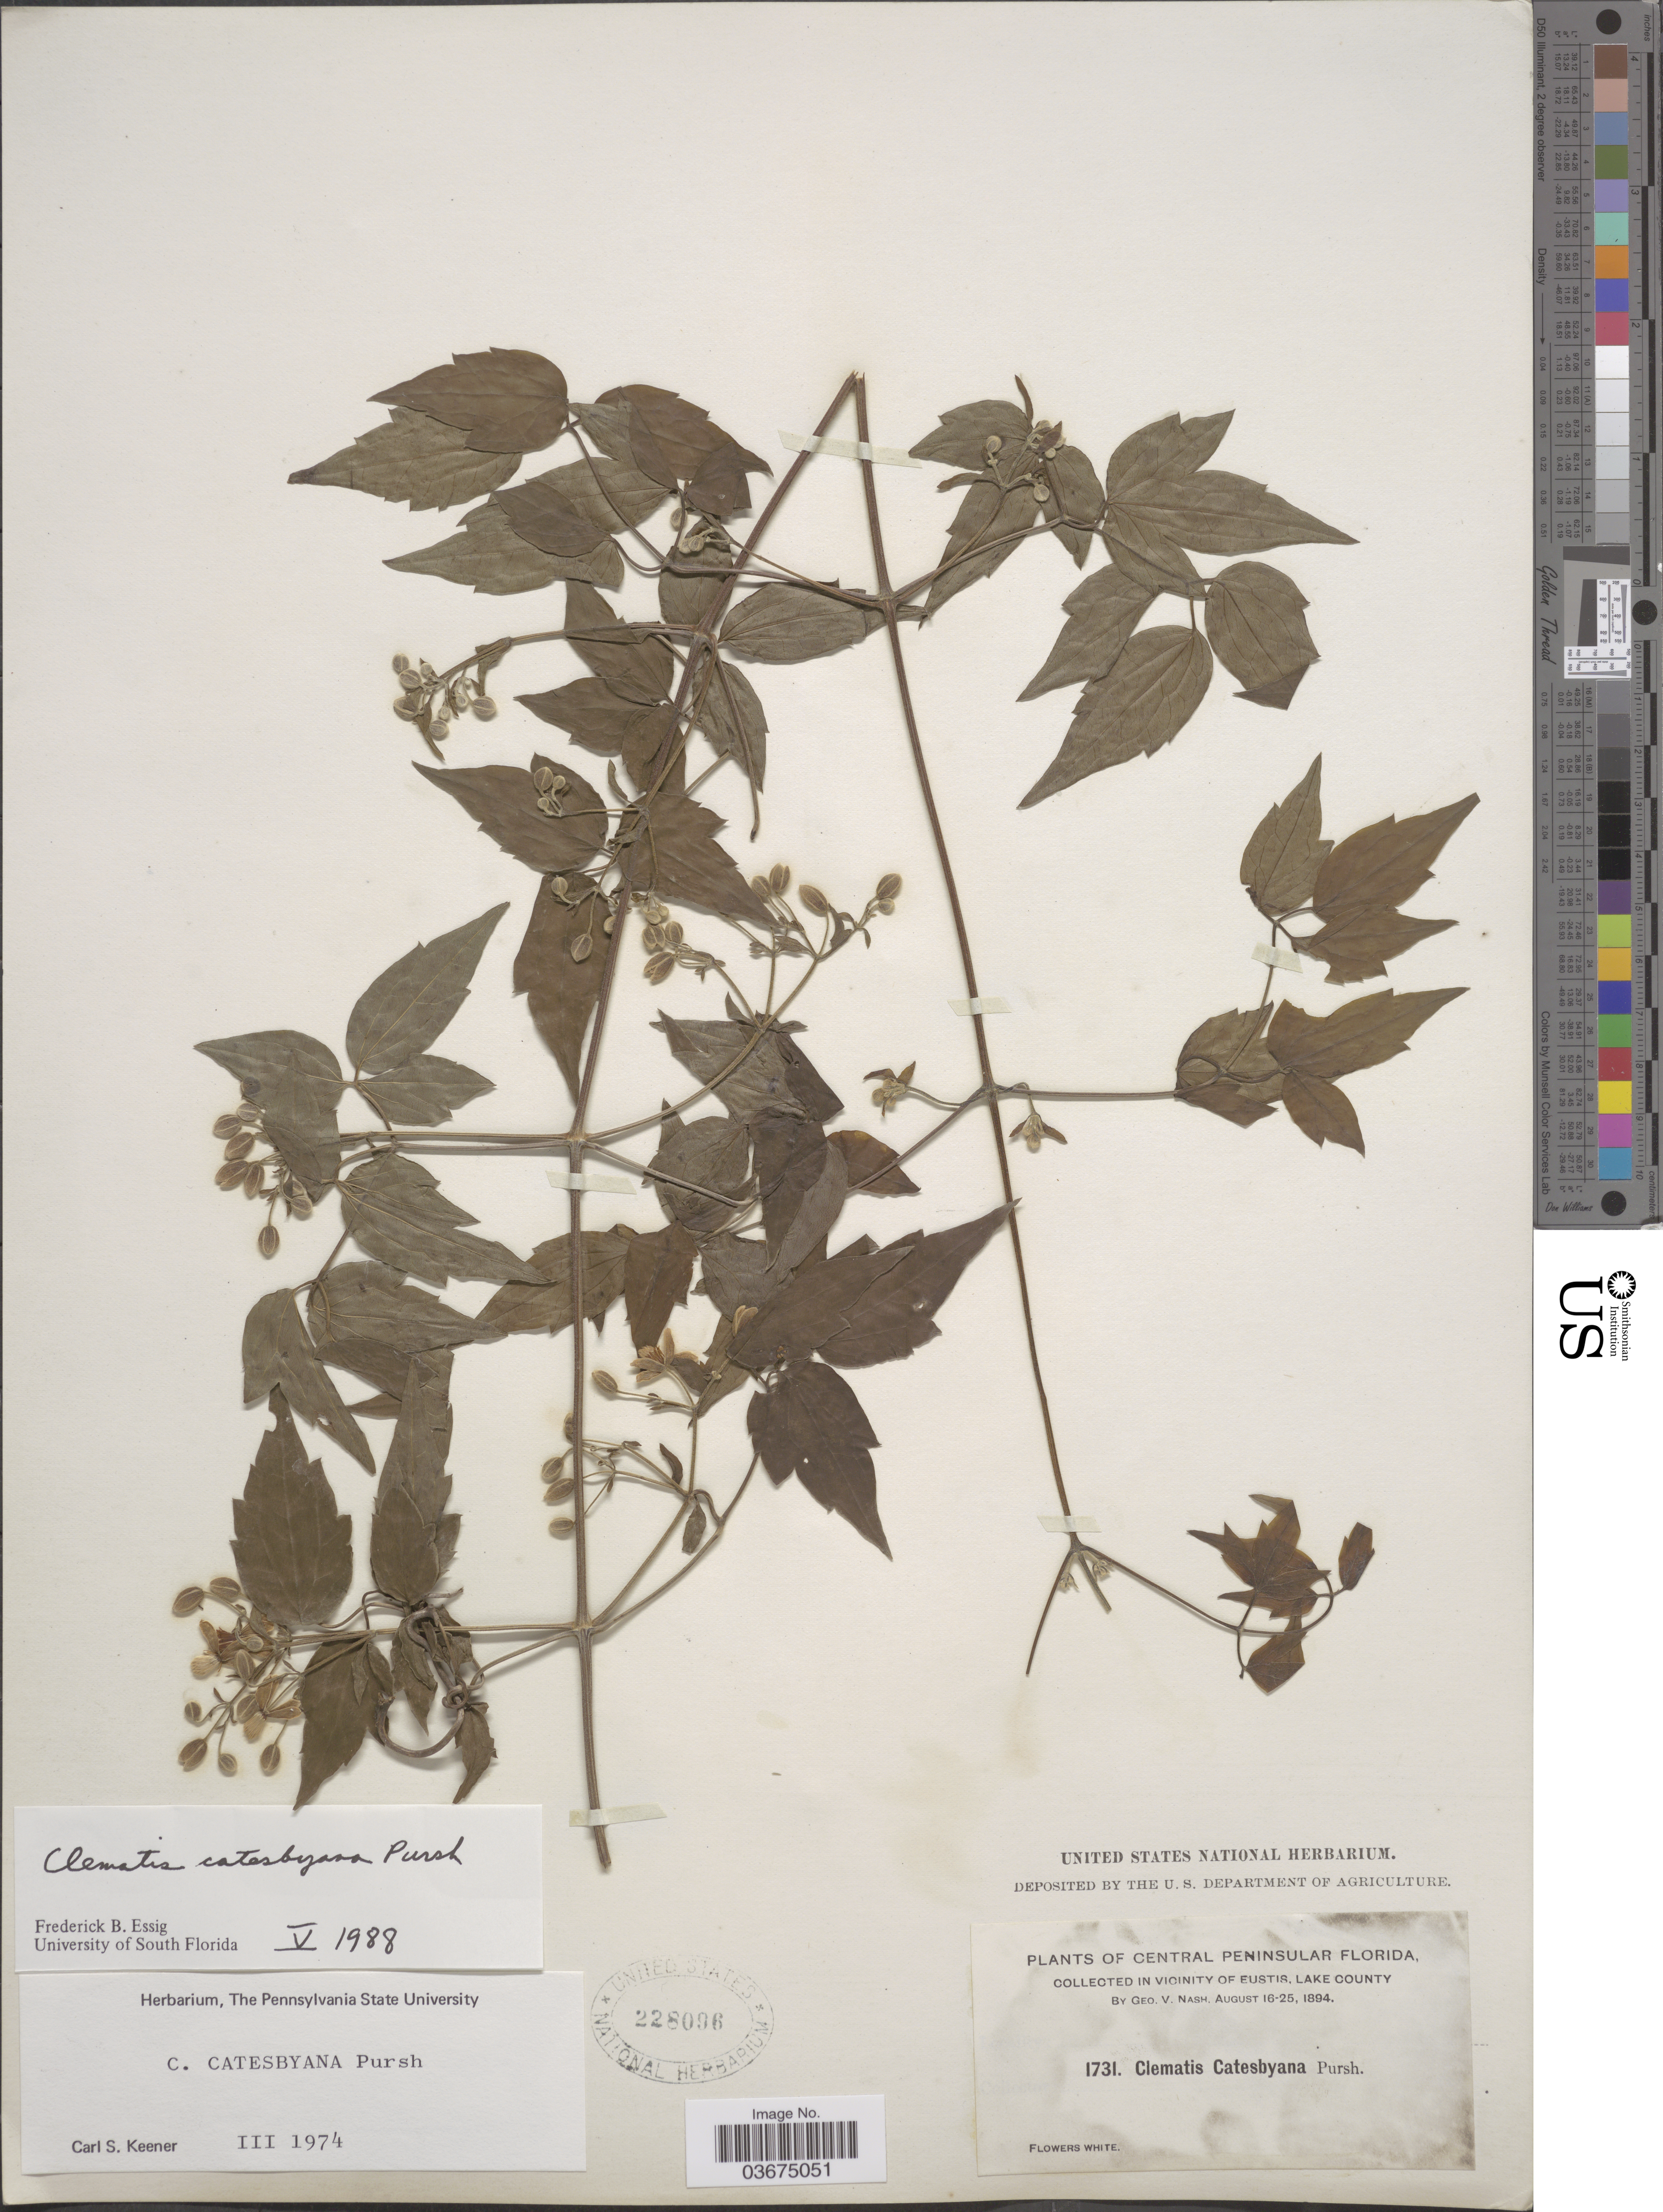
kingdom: Plantae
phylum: Tracheophyta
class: Magnoliopsida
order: Ranunculales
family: Ranunculaceae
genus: Clematis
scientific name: Clematis catesbyana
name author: Pursh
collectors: G. V. Nash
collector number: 1731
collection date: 1894-08-16/1894-08-25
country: United States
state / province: Florida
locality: Central Peninsular Florida. In Vicinity of Eustis, Lake County.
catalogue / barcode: US 228096